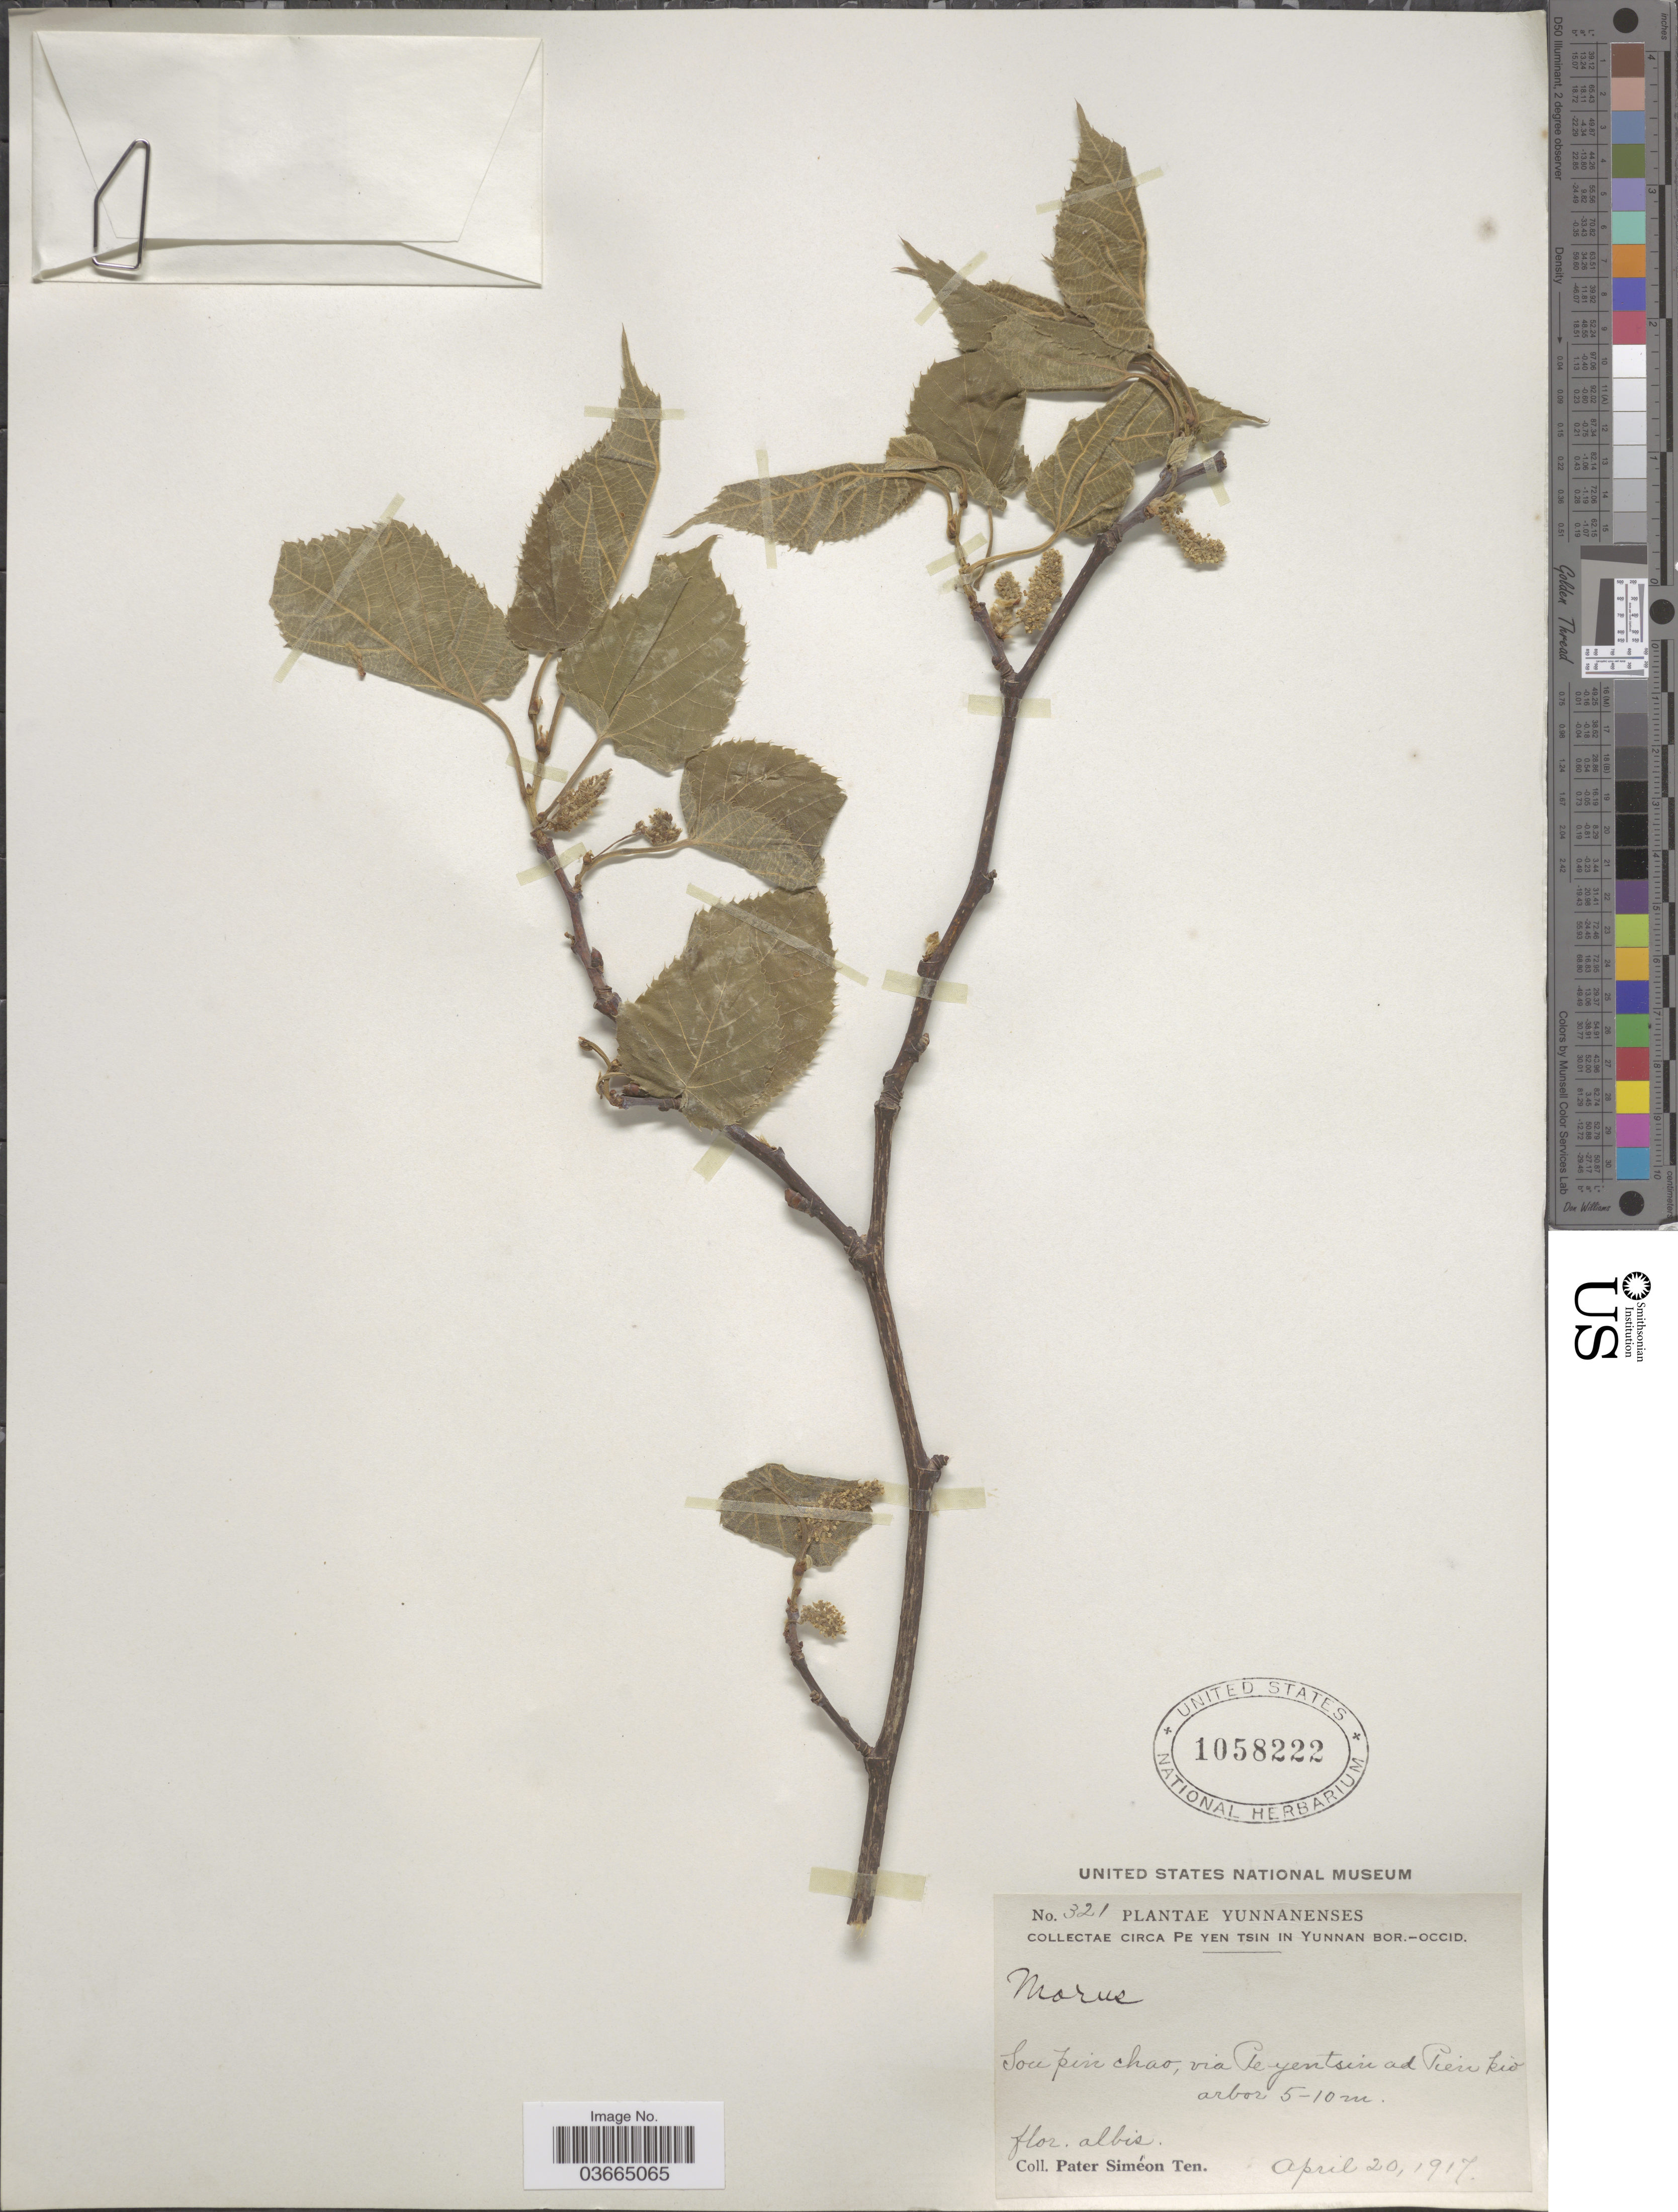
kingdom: Plantae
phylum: Tracheophyta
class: Magnoliopsida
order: Rosales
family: Moraceae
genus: Morus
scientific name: Morus sp.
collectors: P. S. Ten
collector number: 321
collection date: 1917-04-20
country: China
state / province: Yunnan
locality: Cicra Pe Yen Tsin in Yunnan Bor.-Occid. Sou pin chao, via Pe yentsiu ad Pier kio.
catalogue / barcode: US 1058222